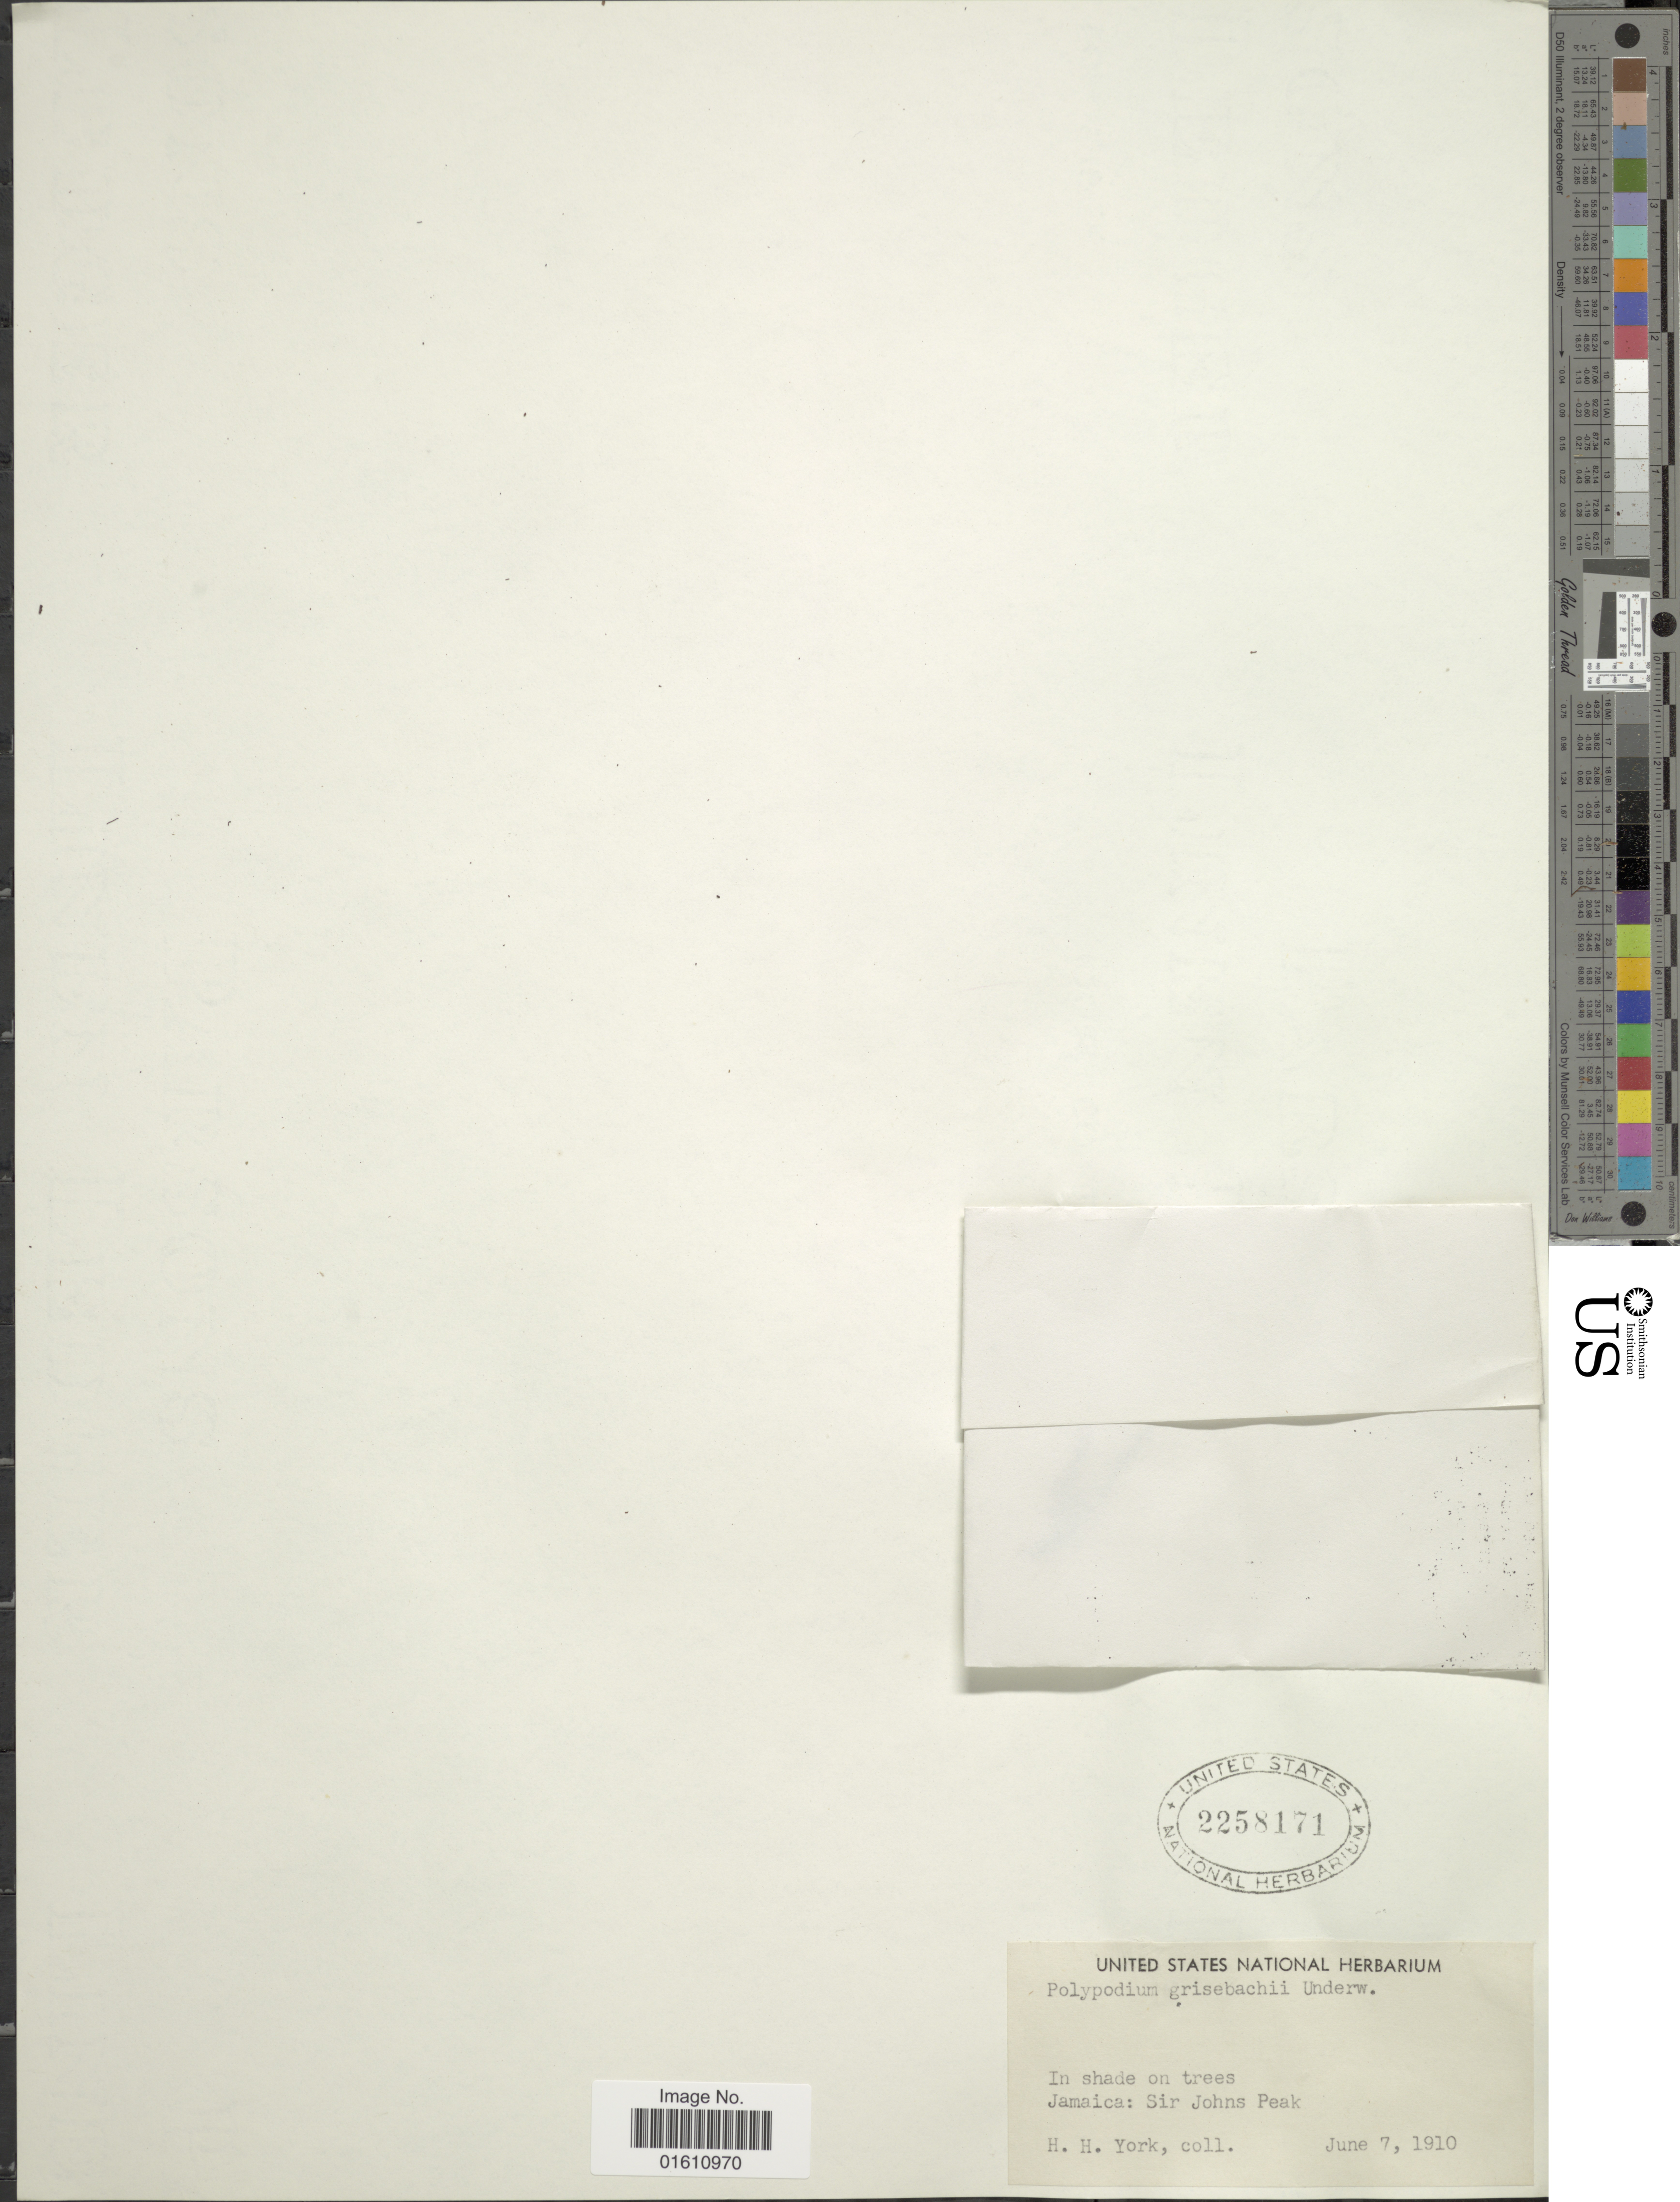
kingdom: Plantae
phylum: Tracheophyta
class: Polypodiopsida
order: Polypodiales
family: Polypodiaceae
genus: Moranopteris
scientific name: Moranopteris grisebachii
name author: (C. Chr.) R. Y. Hirai & J. Prado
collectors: H. York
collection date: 1910-06-07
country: Jamaica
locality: Jamaica: Sir Johns Peak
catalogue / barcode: US 2258171